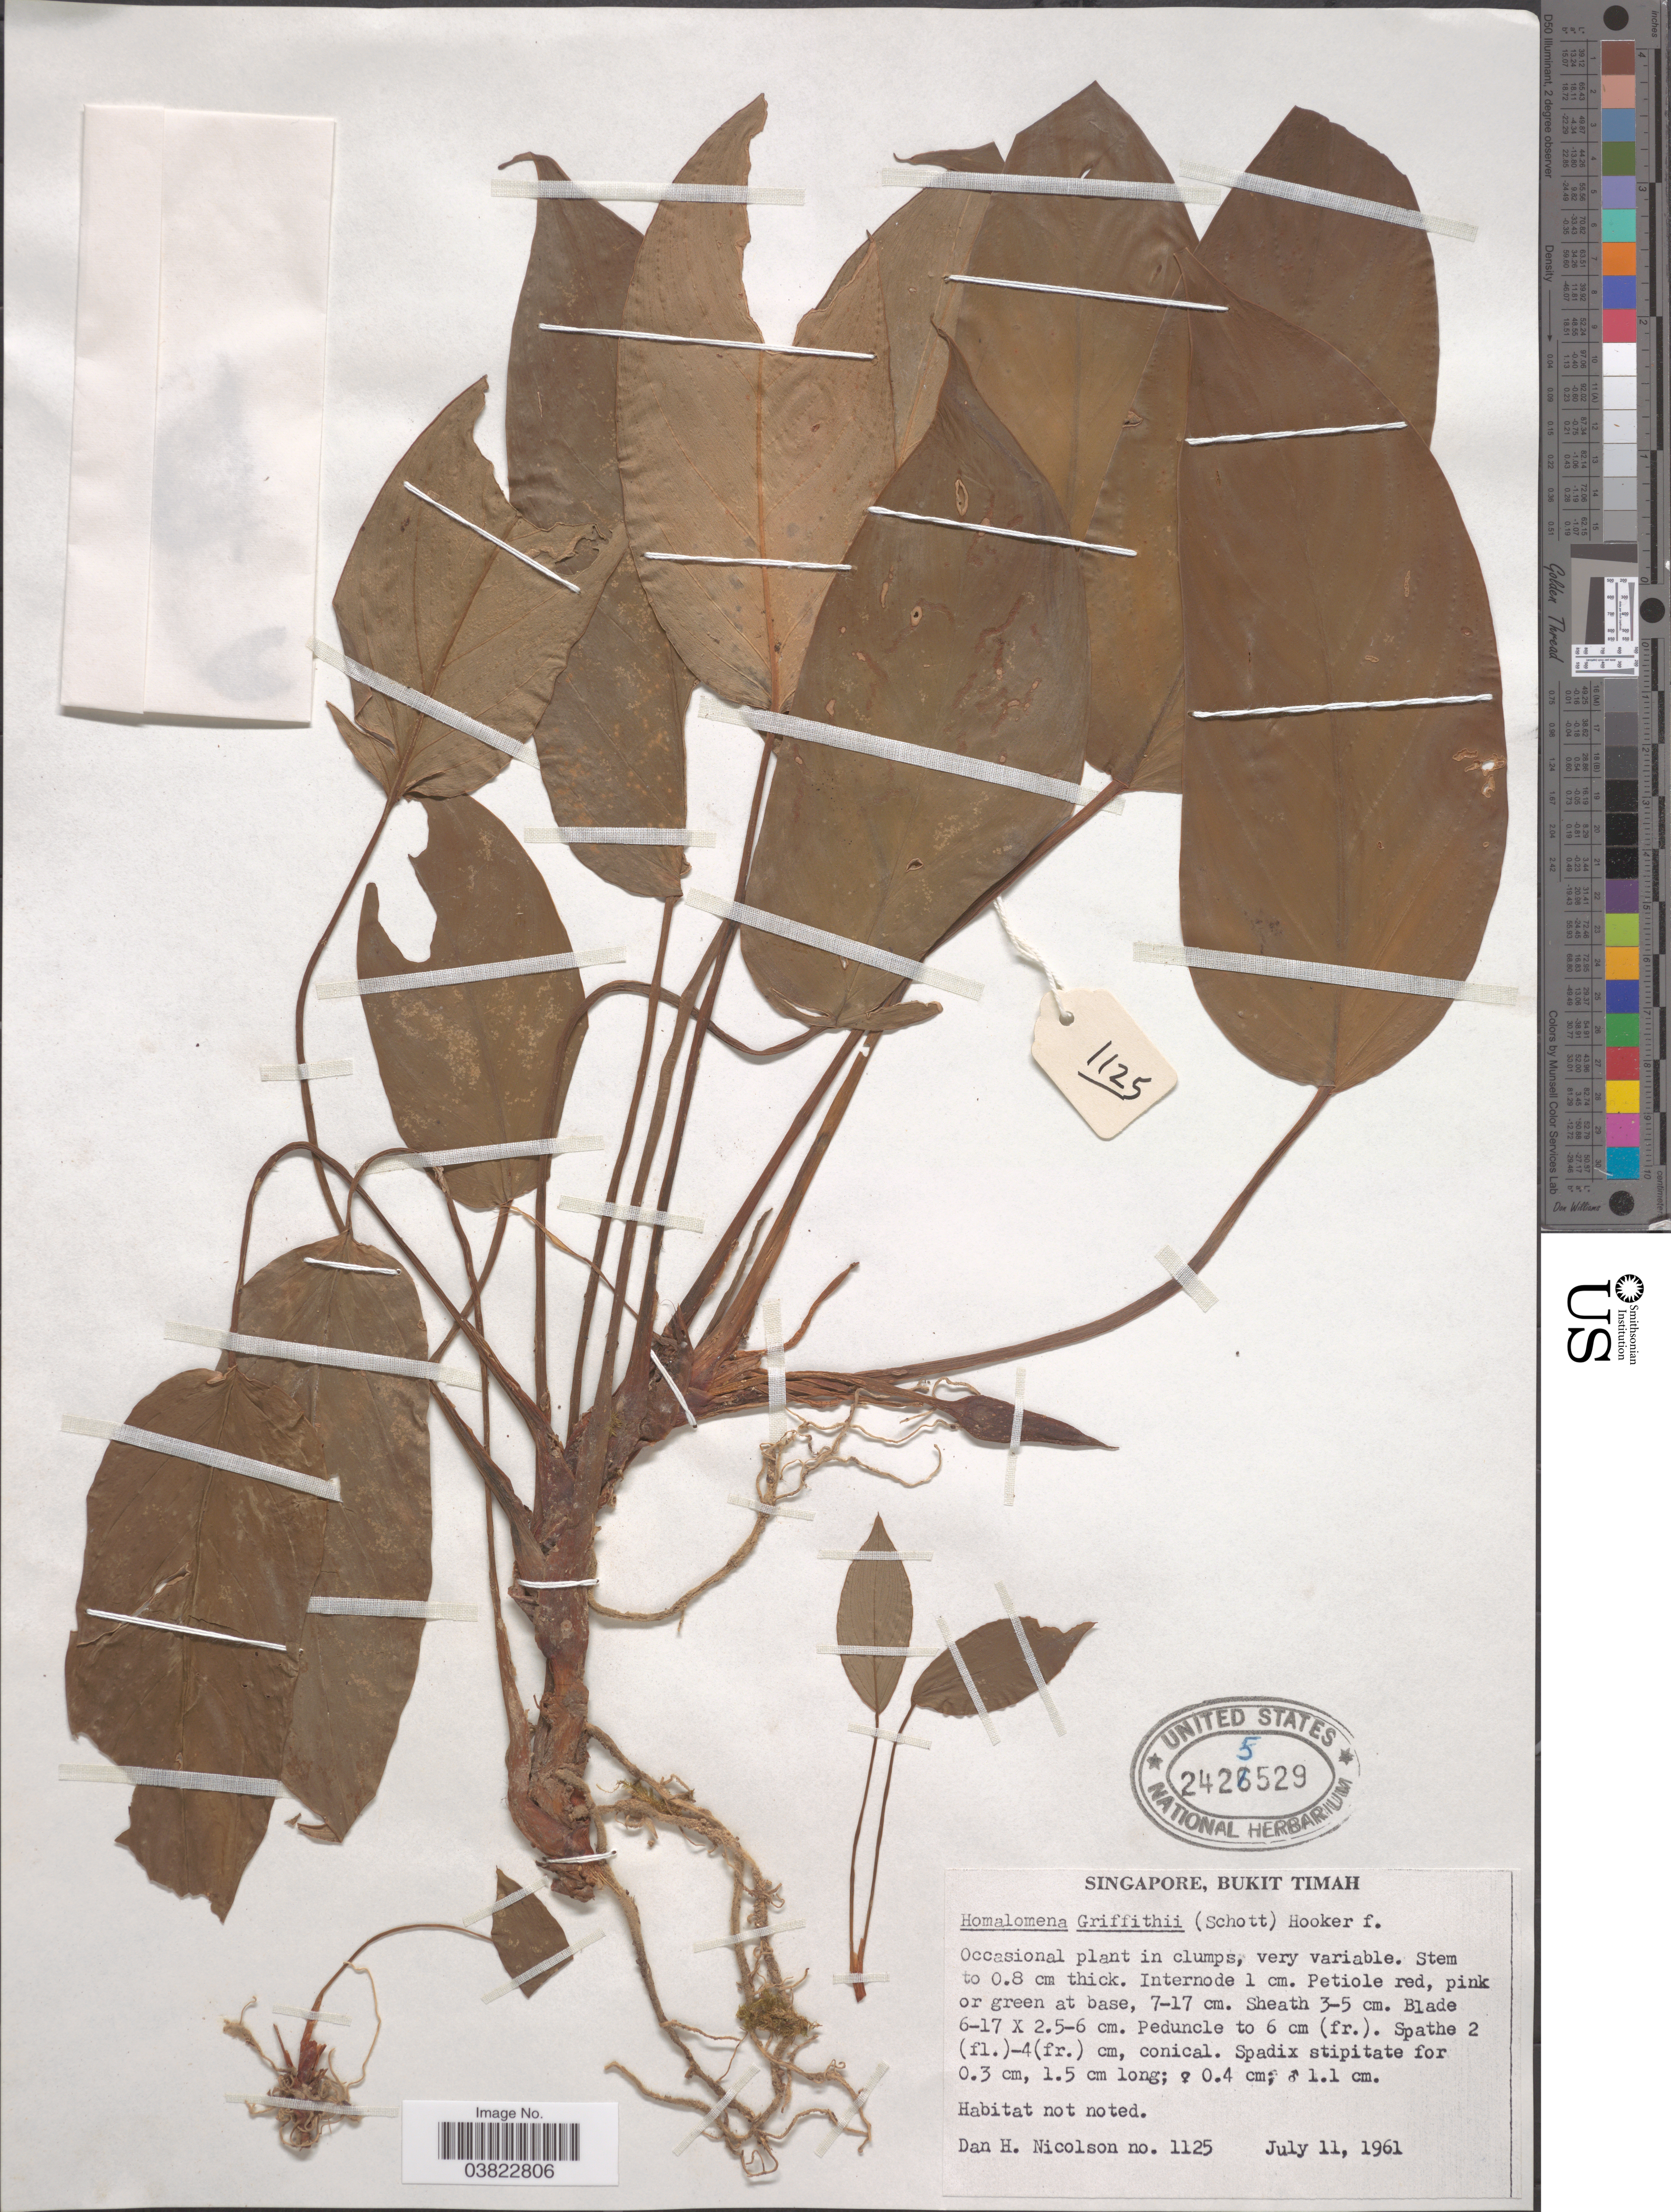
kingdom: Plantae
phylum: Tracheophyta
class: Liliopsida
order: Alismatales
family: Araceae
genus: Homalomena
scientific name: Homalomena griffithii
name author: (Schott) Hook. f.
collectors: D. H. Nicolson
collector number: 1125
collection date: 1961-07-11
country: Singapore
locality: Bukit Timah.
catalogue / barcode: US 2425529